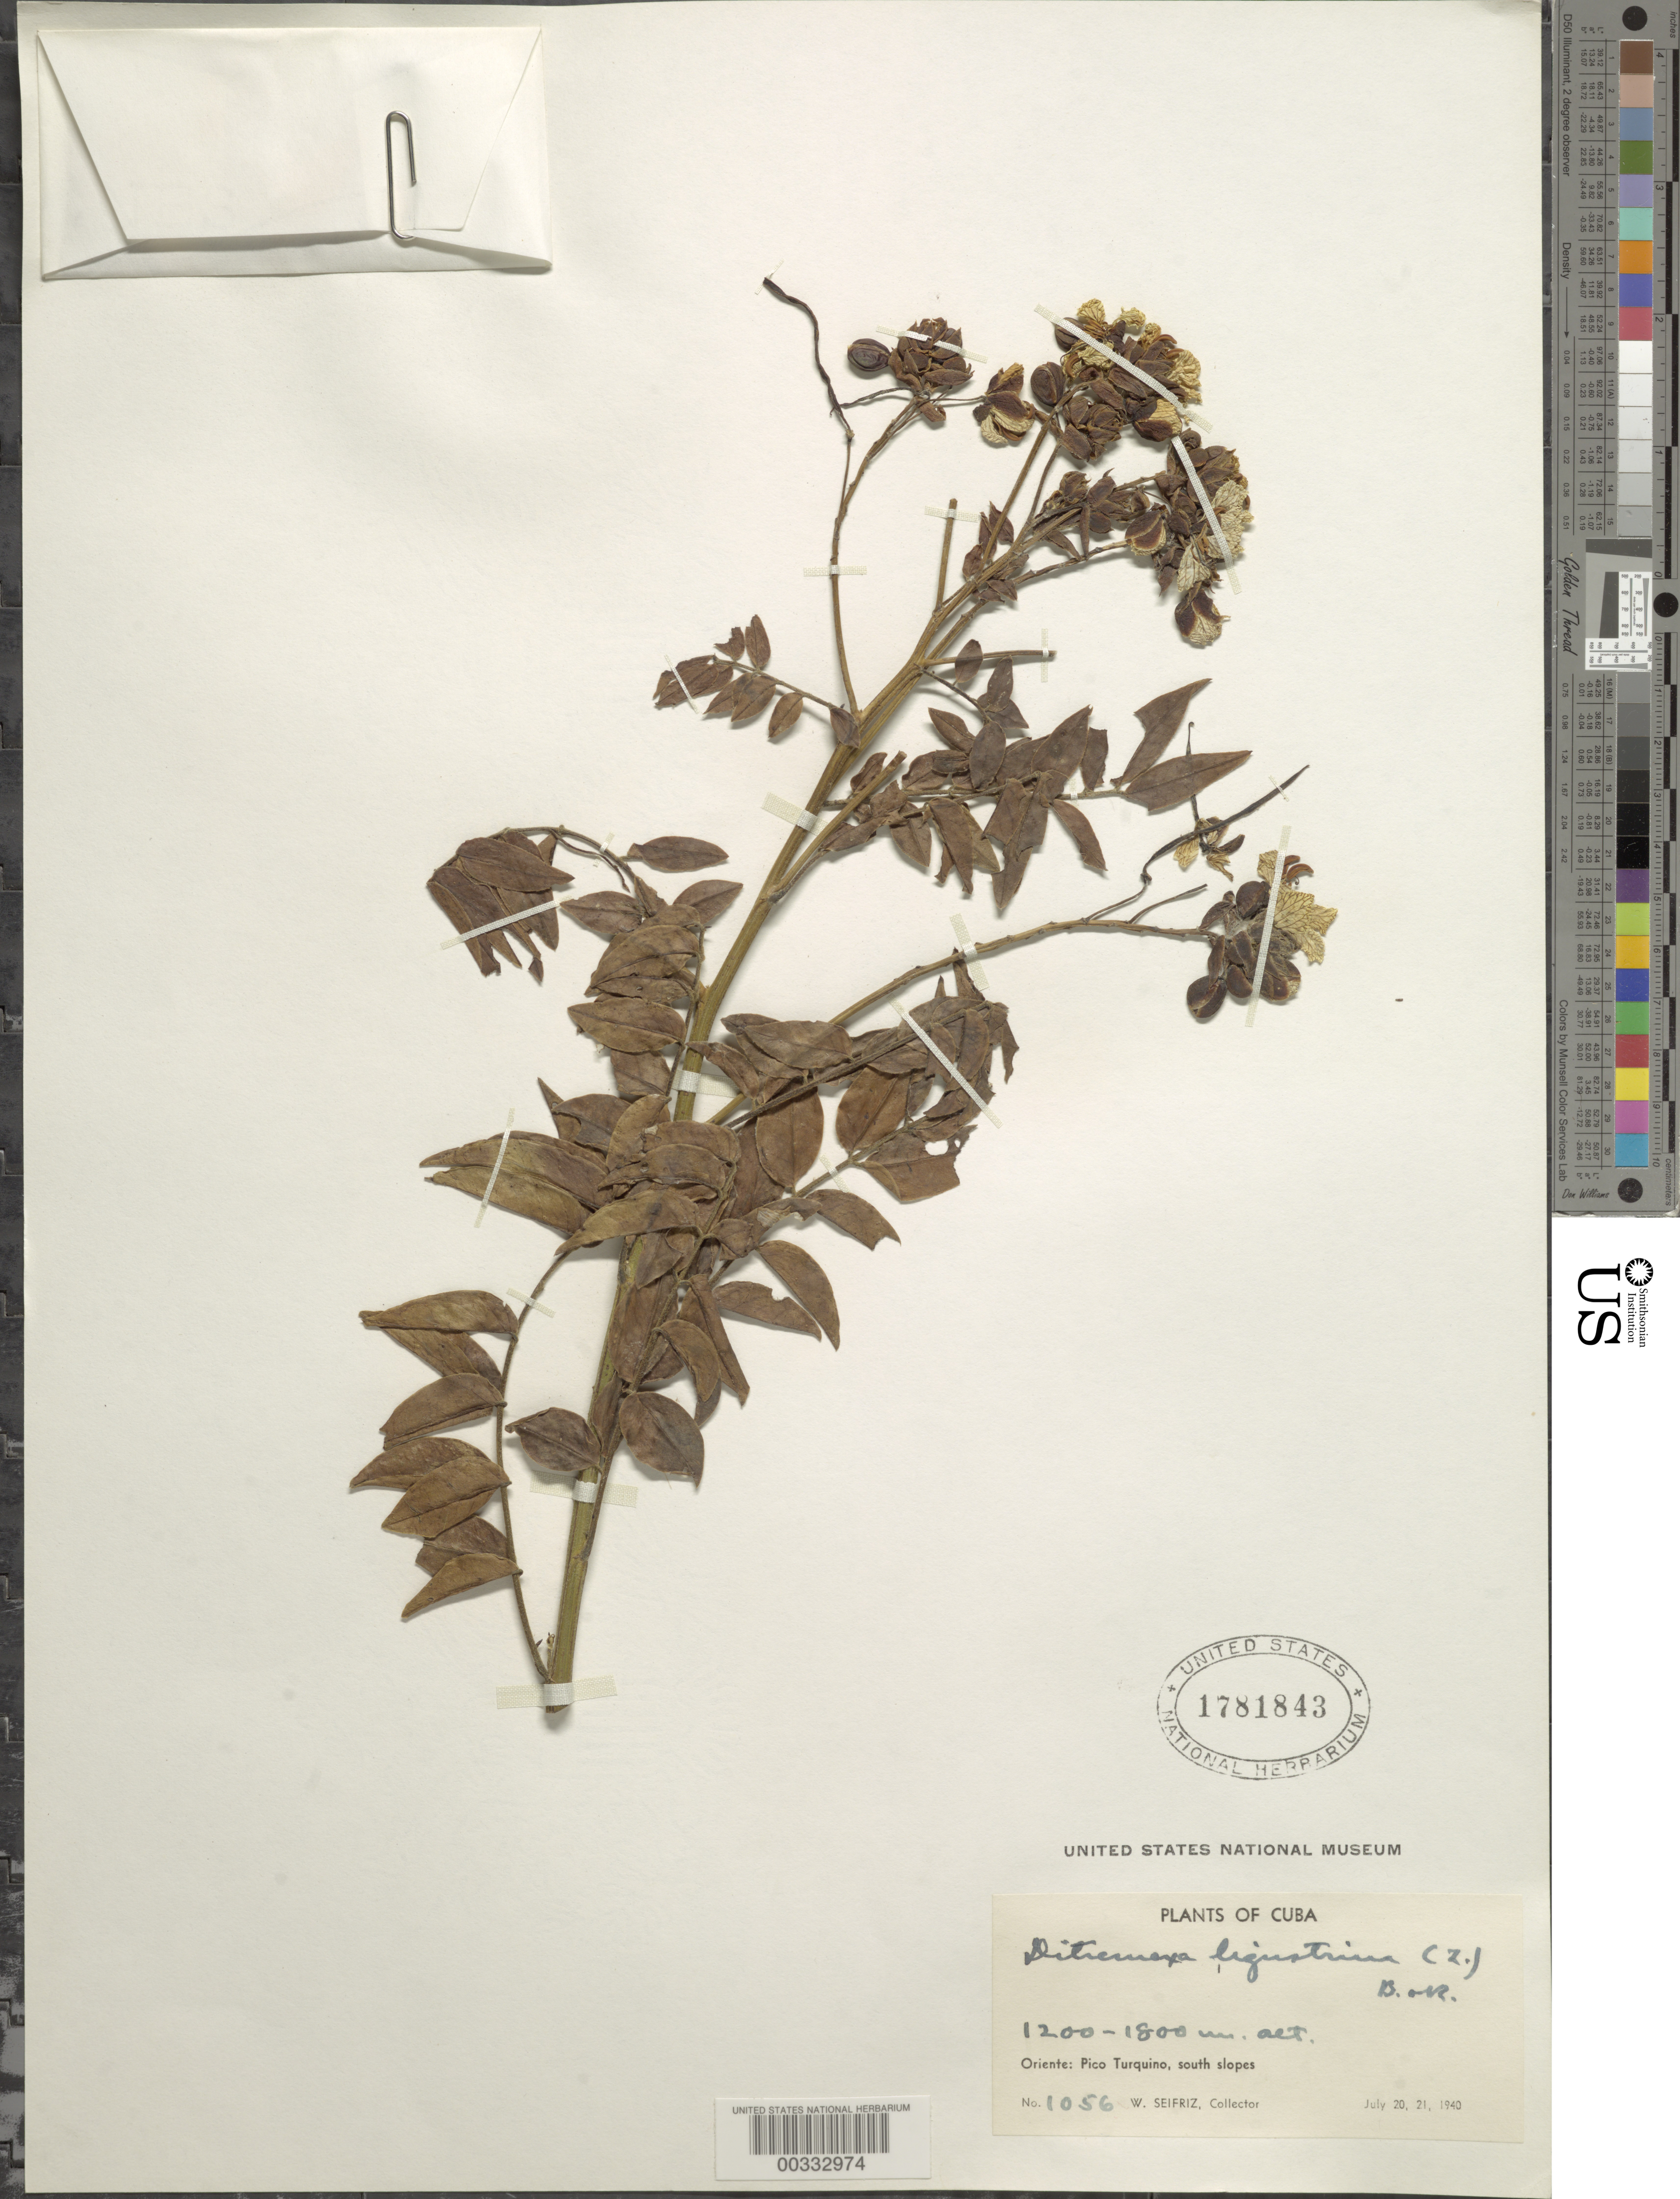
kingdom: Plantae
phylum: Tracheophyta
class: Magnoliopsida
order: Fabales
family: Fabaceae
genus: Senna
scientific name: Senna ligustrina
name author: (L.) H.S. Irwin & Barneby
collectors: W. Seifriz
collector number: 1056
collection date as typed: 20 Jul 1940 and 21 Jul 1940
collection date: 1940-07-20,1940-07-21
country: Cuba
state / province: Oriente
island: Greater Antilles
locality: Pico turquino, s slopes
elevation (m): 1200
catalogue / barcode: US 1781843